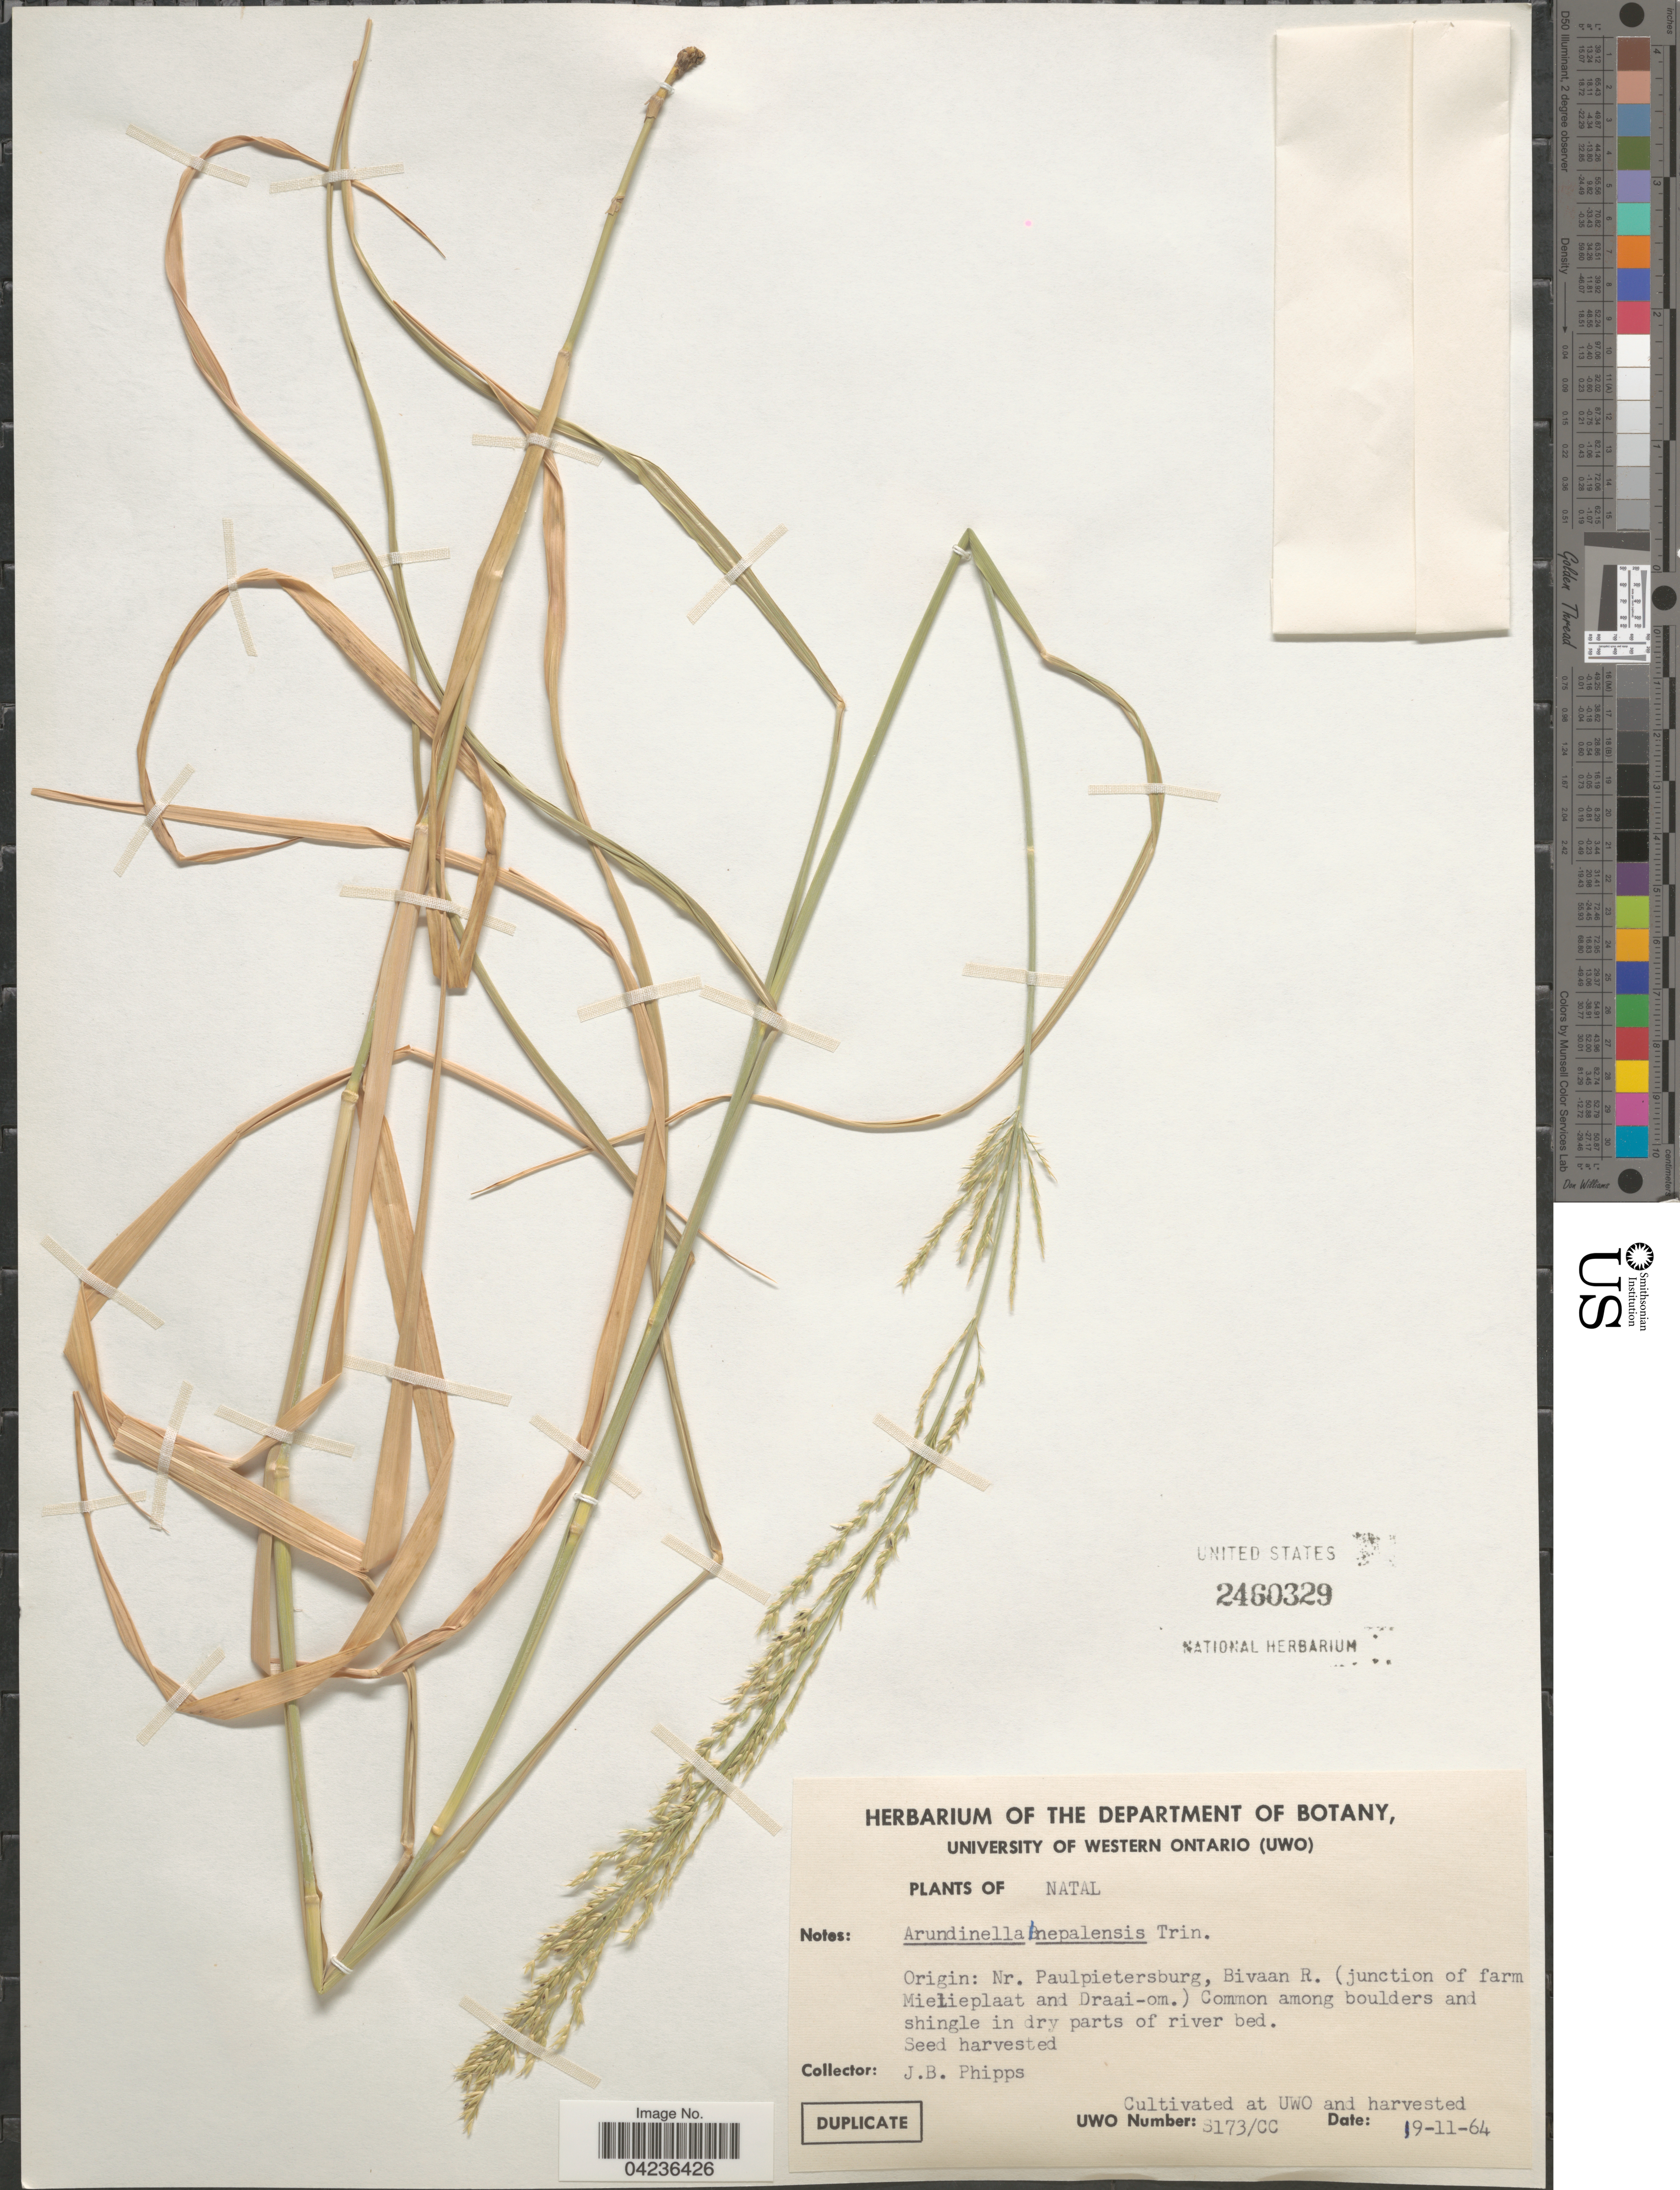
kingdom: Plantae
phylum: Tracheophyta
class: Liliopsida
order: Poales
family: Poaceae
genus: Arundinella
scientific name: Arundinella nepalensis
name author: Trin.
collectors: J. Phipps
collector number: S173/CC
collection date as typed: Transcribed d/m/y: 19/11/64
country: Canada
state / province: Ontario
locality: At UWO and harvested.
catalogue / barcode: US 2460329